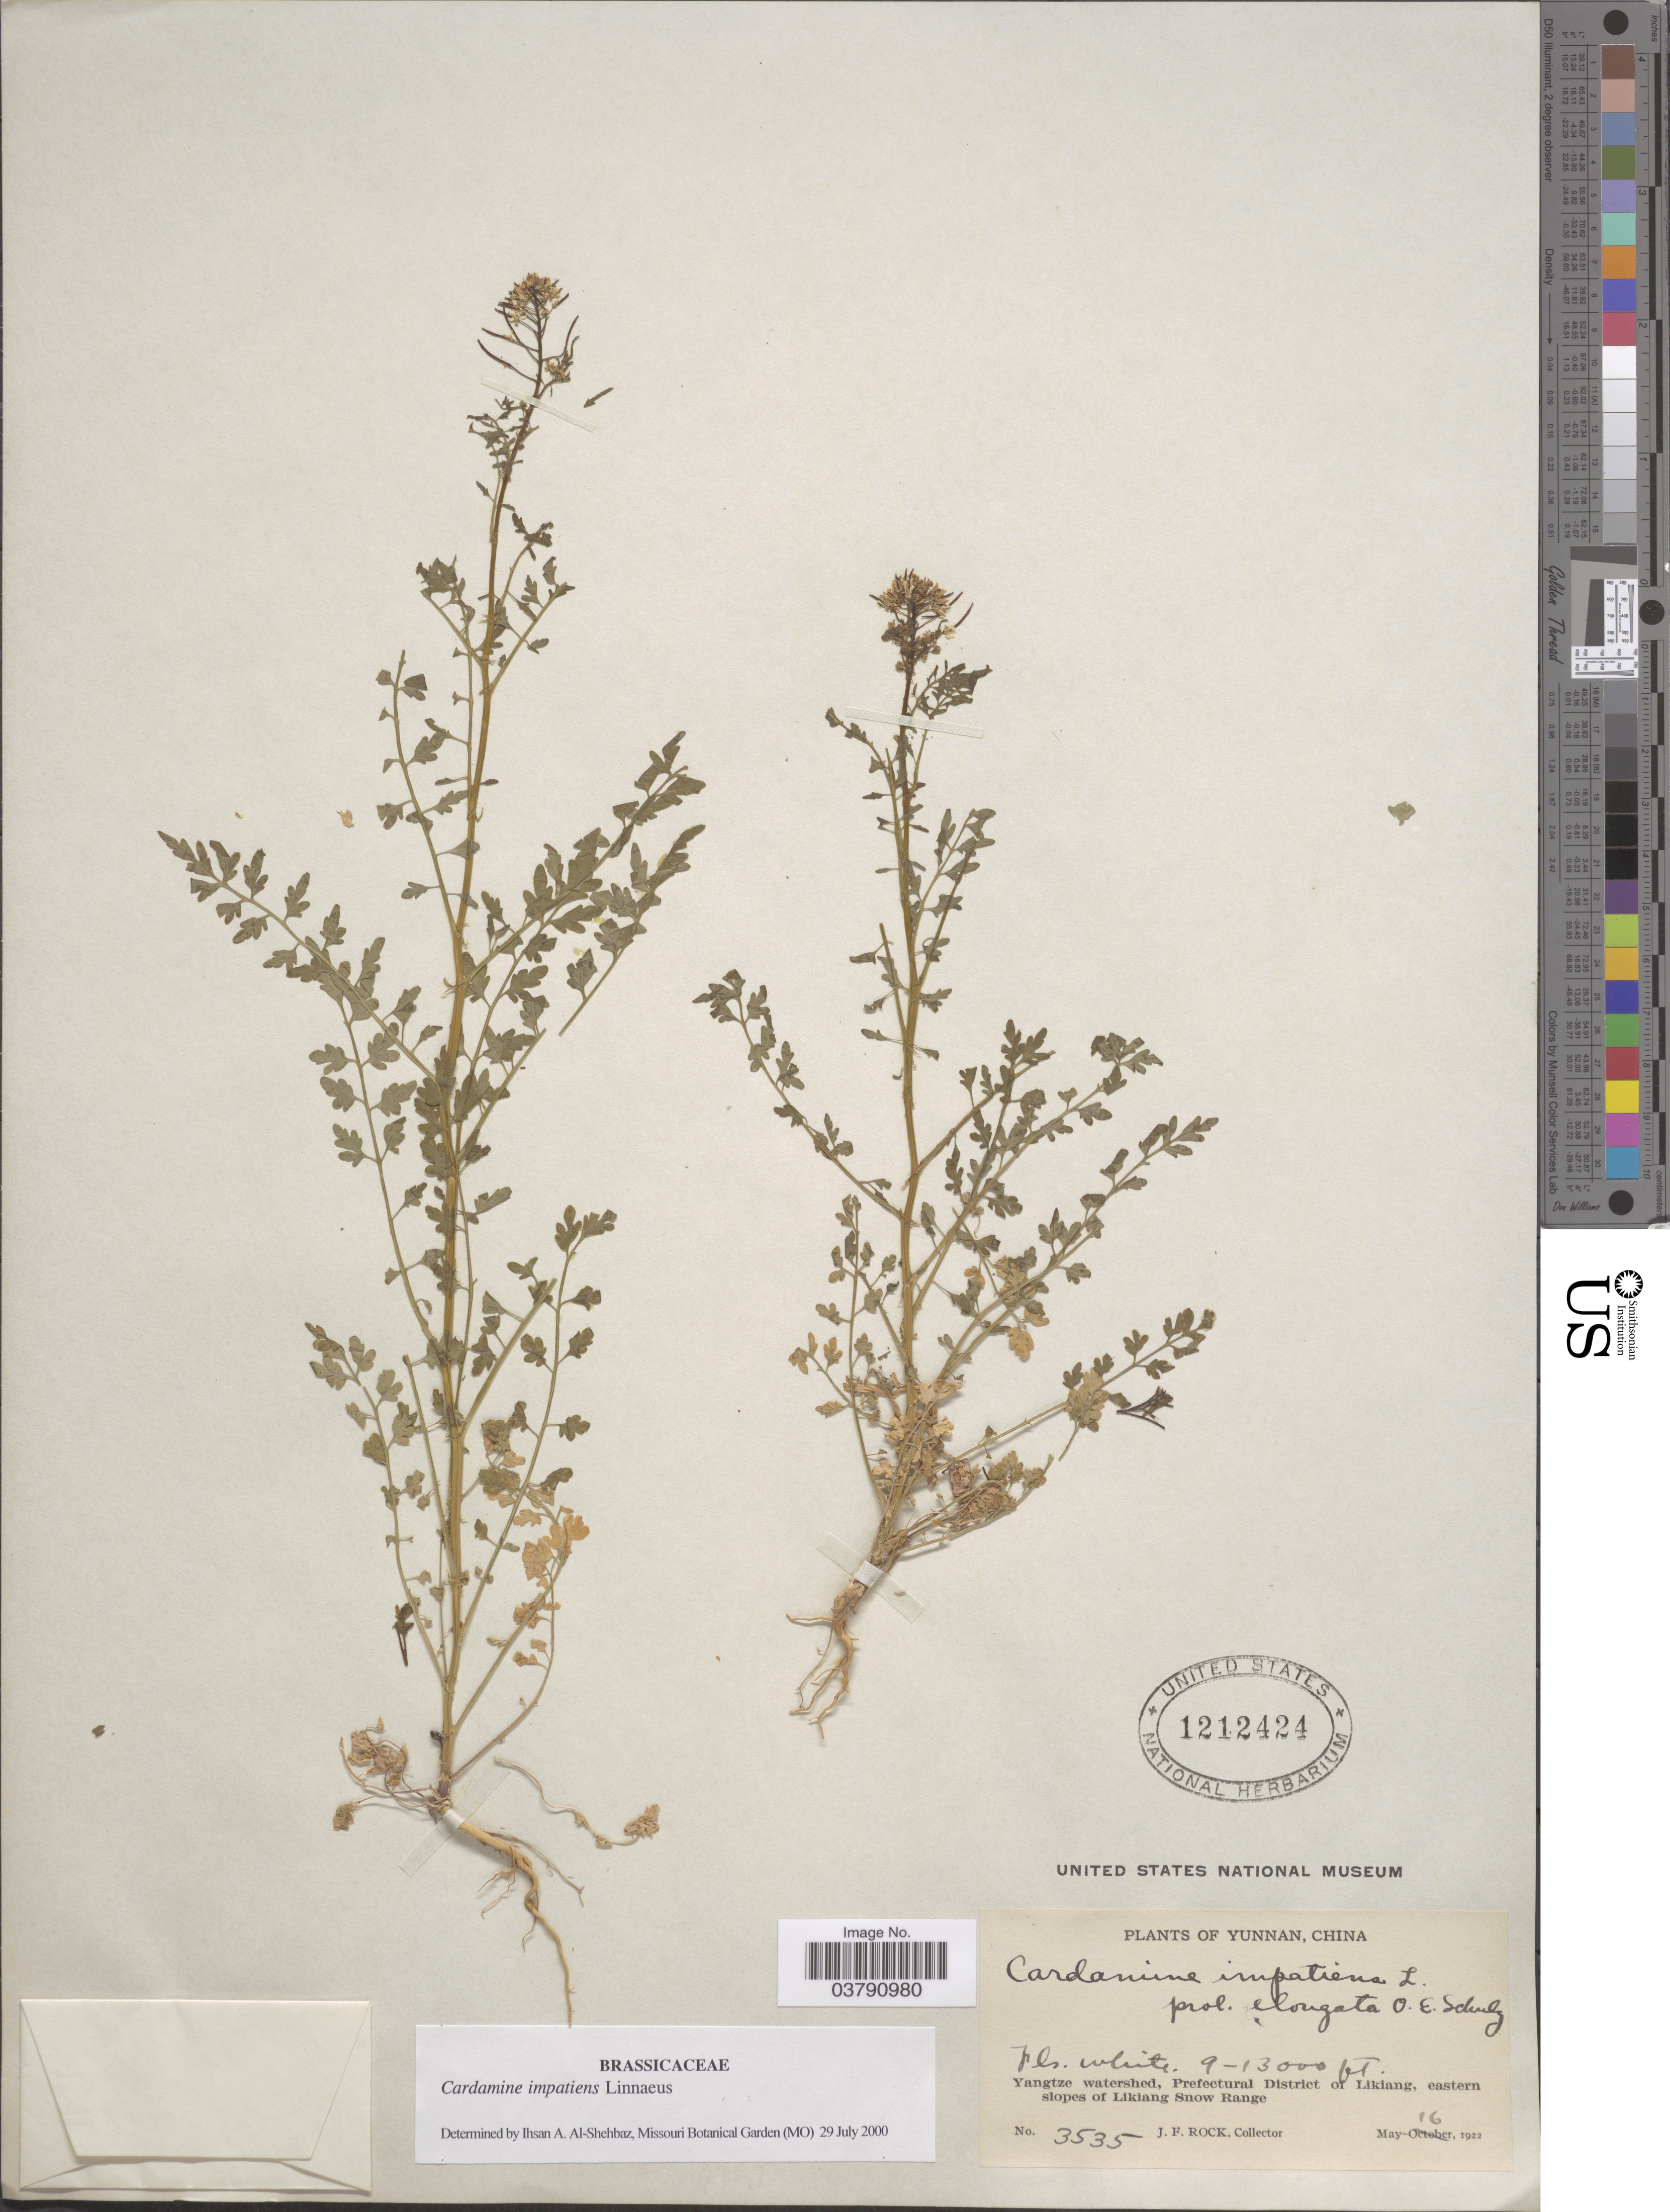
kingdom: Plantae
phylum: Tracheophyta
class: Magnoliopsida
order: Brassicales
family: Brassicaceae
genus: Cardamine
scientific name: Cardamine impatiens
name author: L.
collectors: J. Rock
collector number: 3535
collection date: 1922-05-16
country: China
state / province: Yunnan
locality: Yangtze watershed, Prefectural District of Likiang, eastern slopes of Likiang Snow Range.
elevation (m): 2743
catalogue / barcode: US 1212424